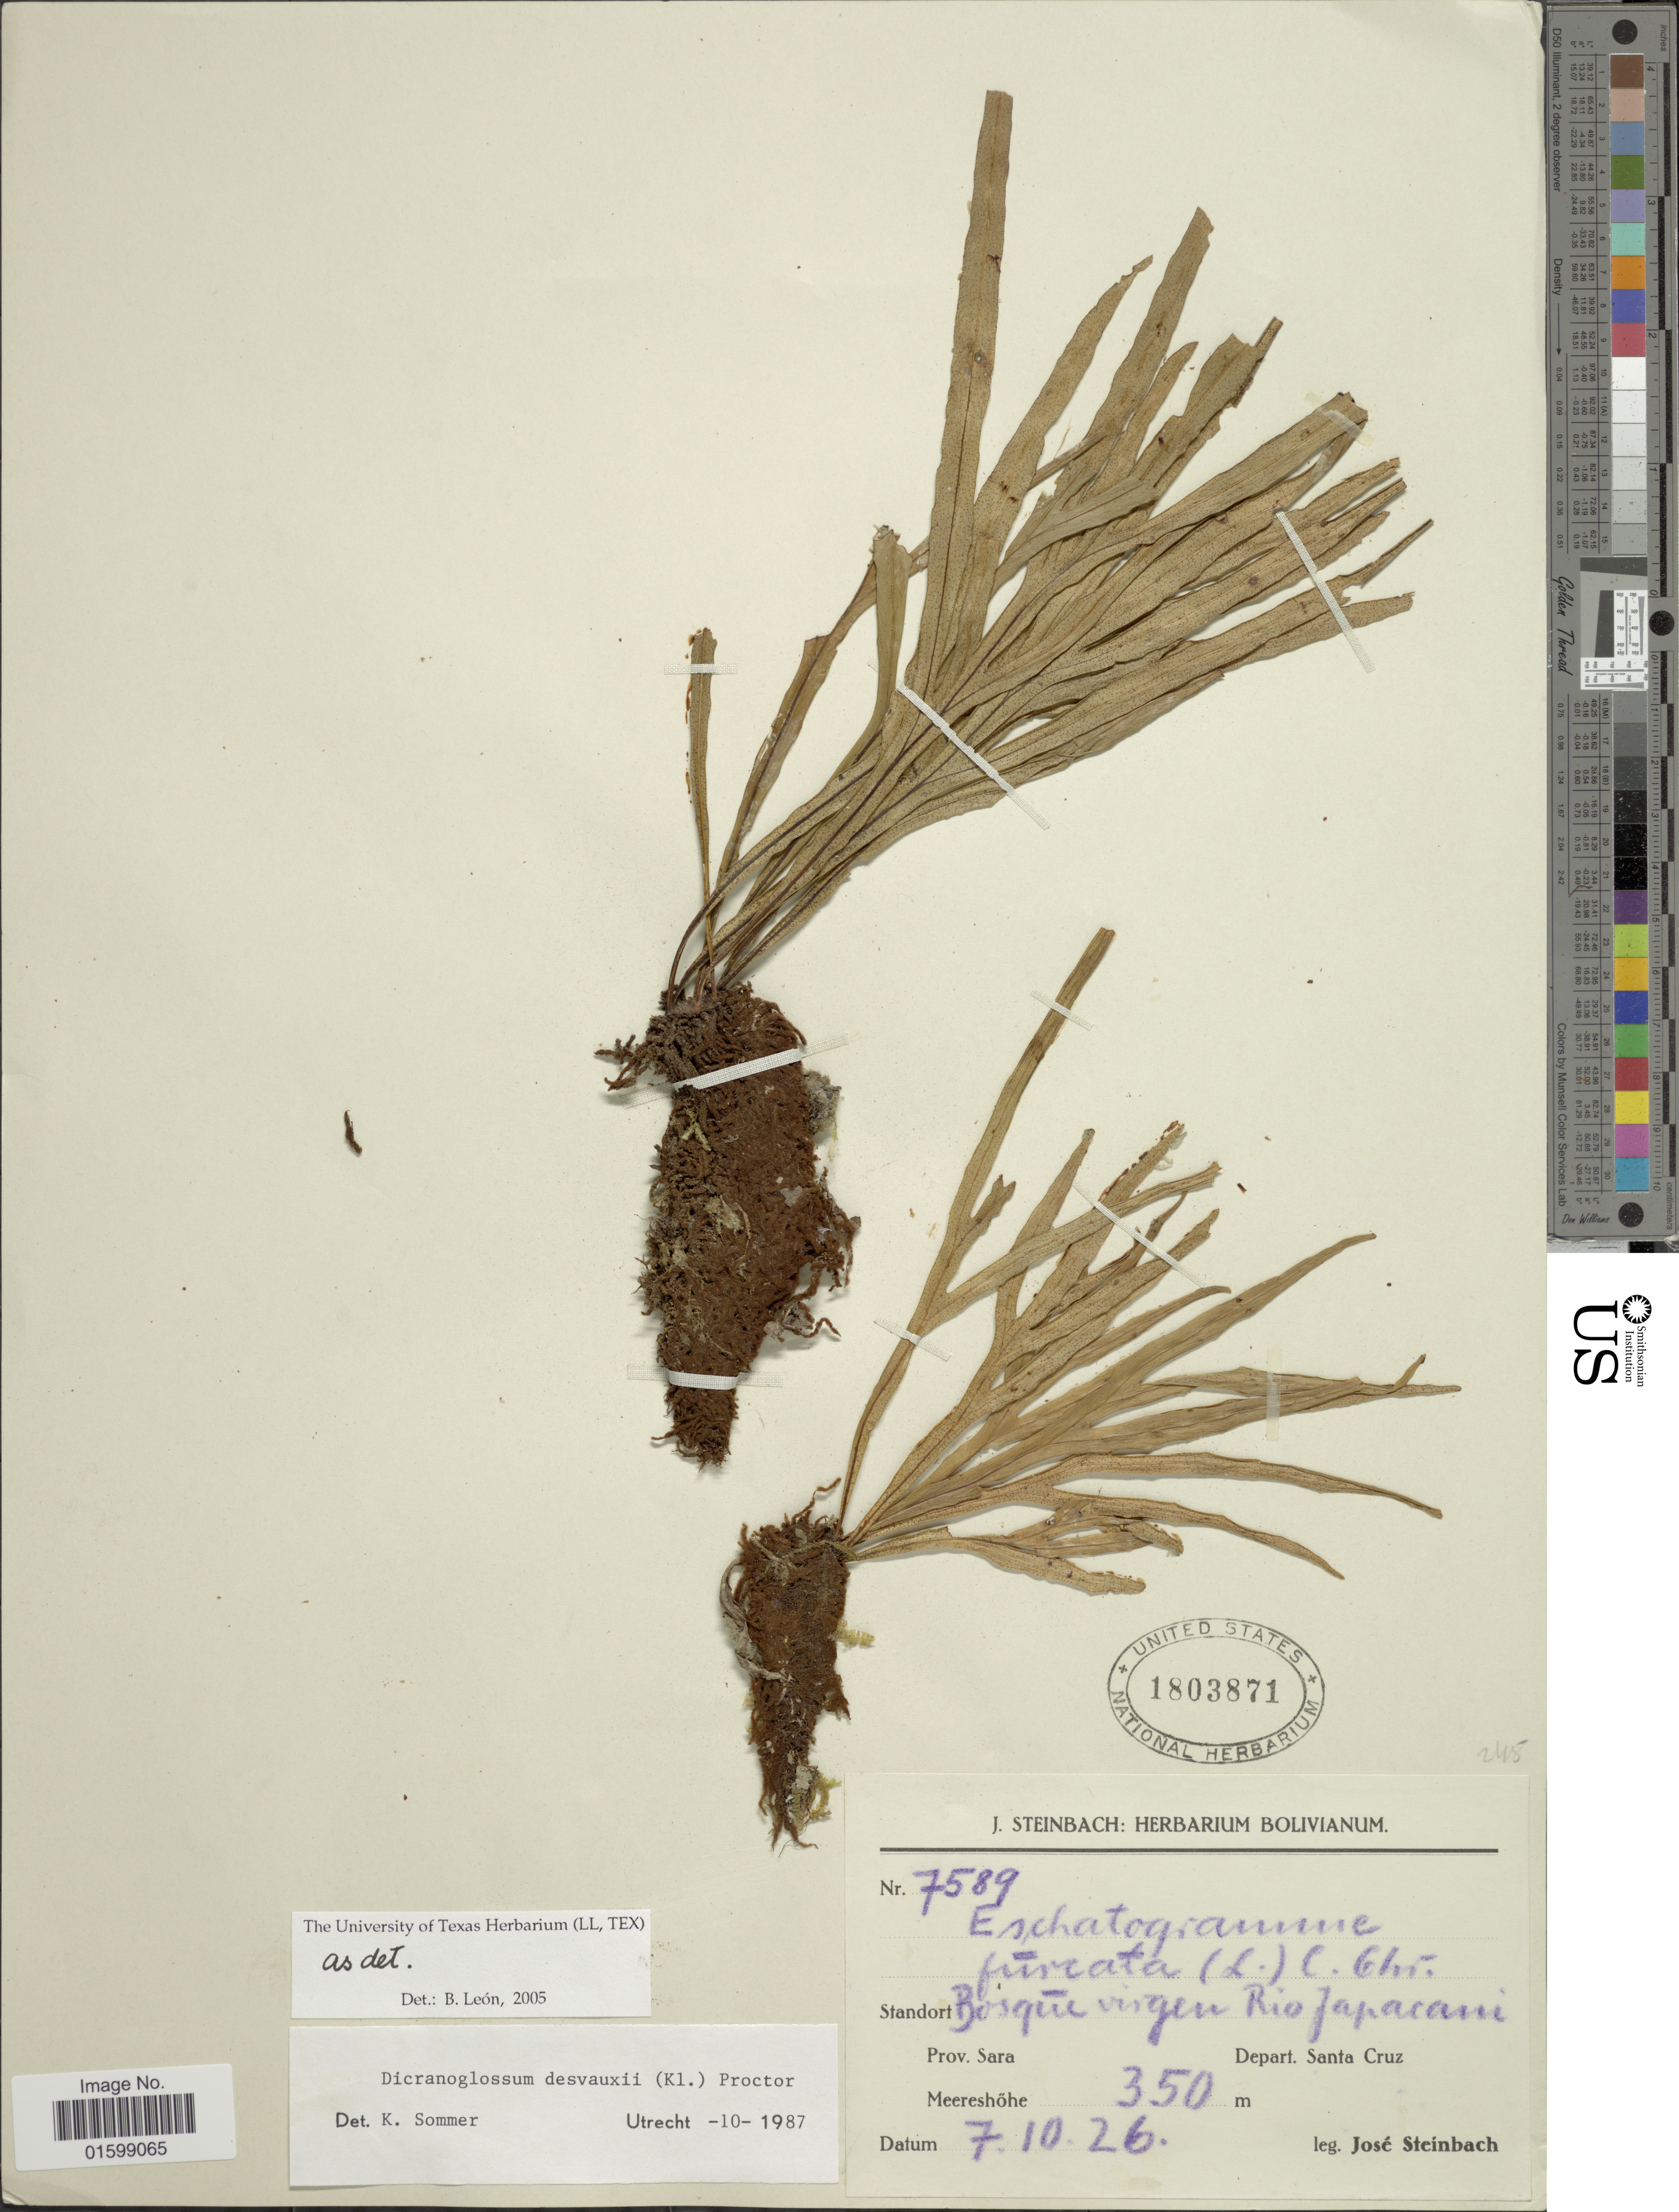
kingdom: Plantae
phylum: Tracheophyta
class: Polypodiopsida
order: Polypodiales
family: Polypodiaceae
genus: Pleopeltis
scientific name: Pleopeltis desvauxii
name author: (Klotzsch) Salino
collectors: J. Steinbach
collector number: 7589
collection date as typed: Transcribed d/m/y: 7/10/26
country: Bolivia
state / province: Santa Cruz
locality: Bosqúe virgen Rio Japacani, Prov. Sara, Depart. Santa Cruz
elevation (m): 350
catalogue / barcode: US 1803871